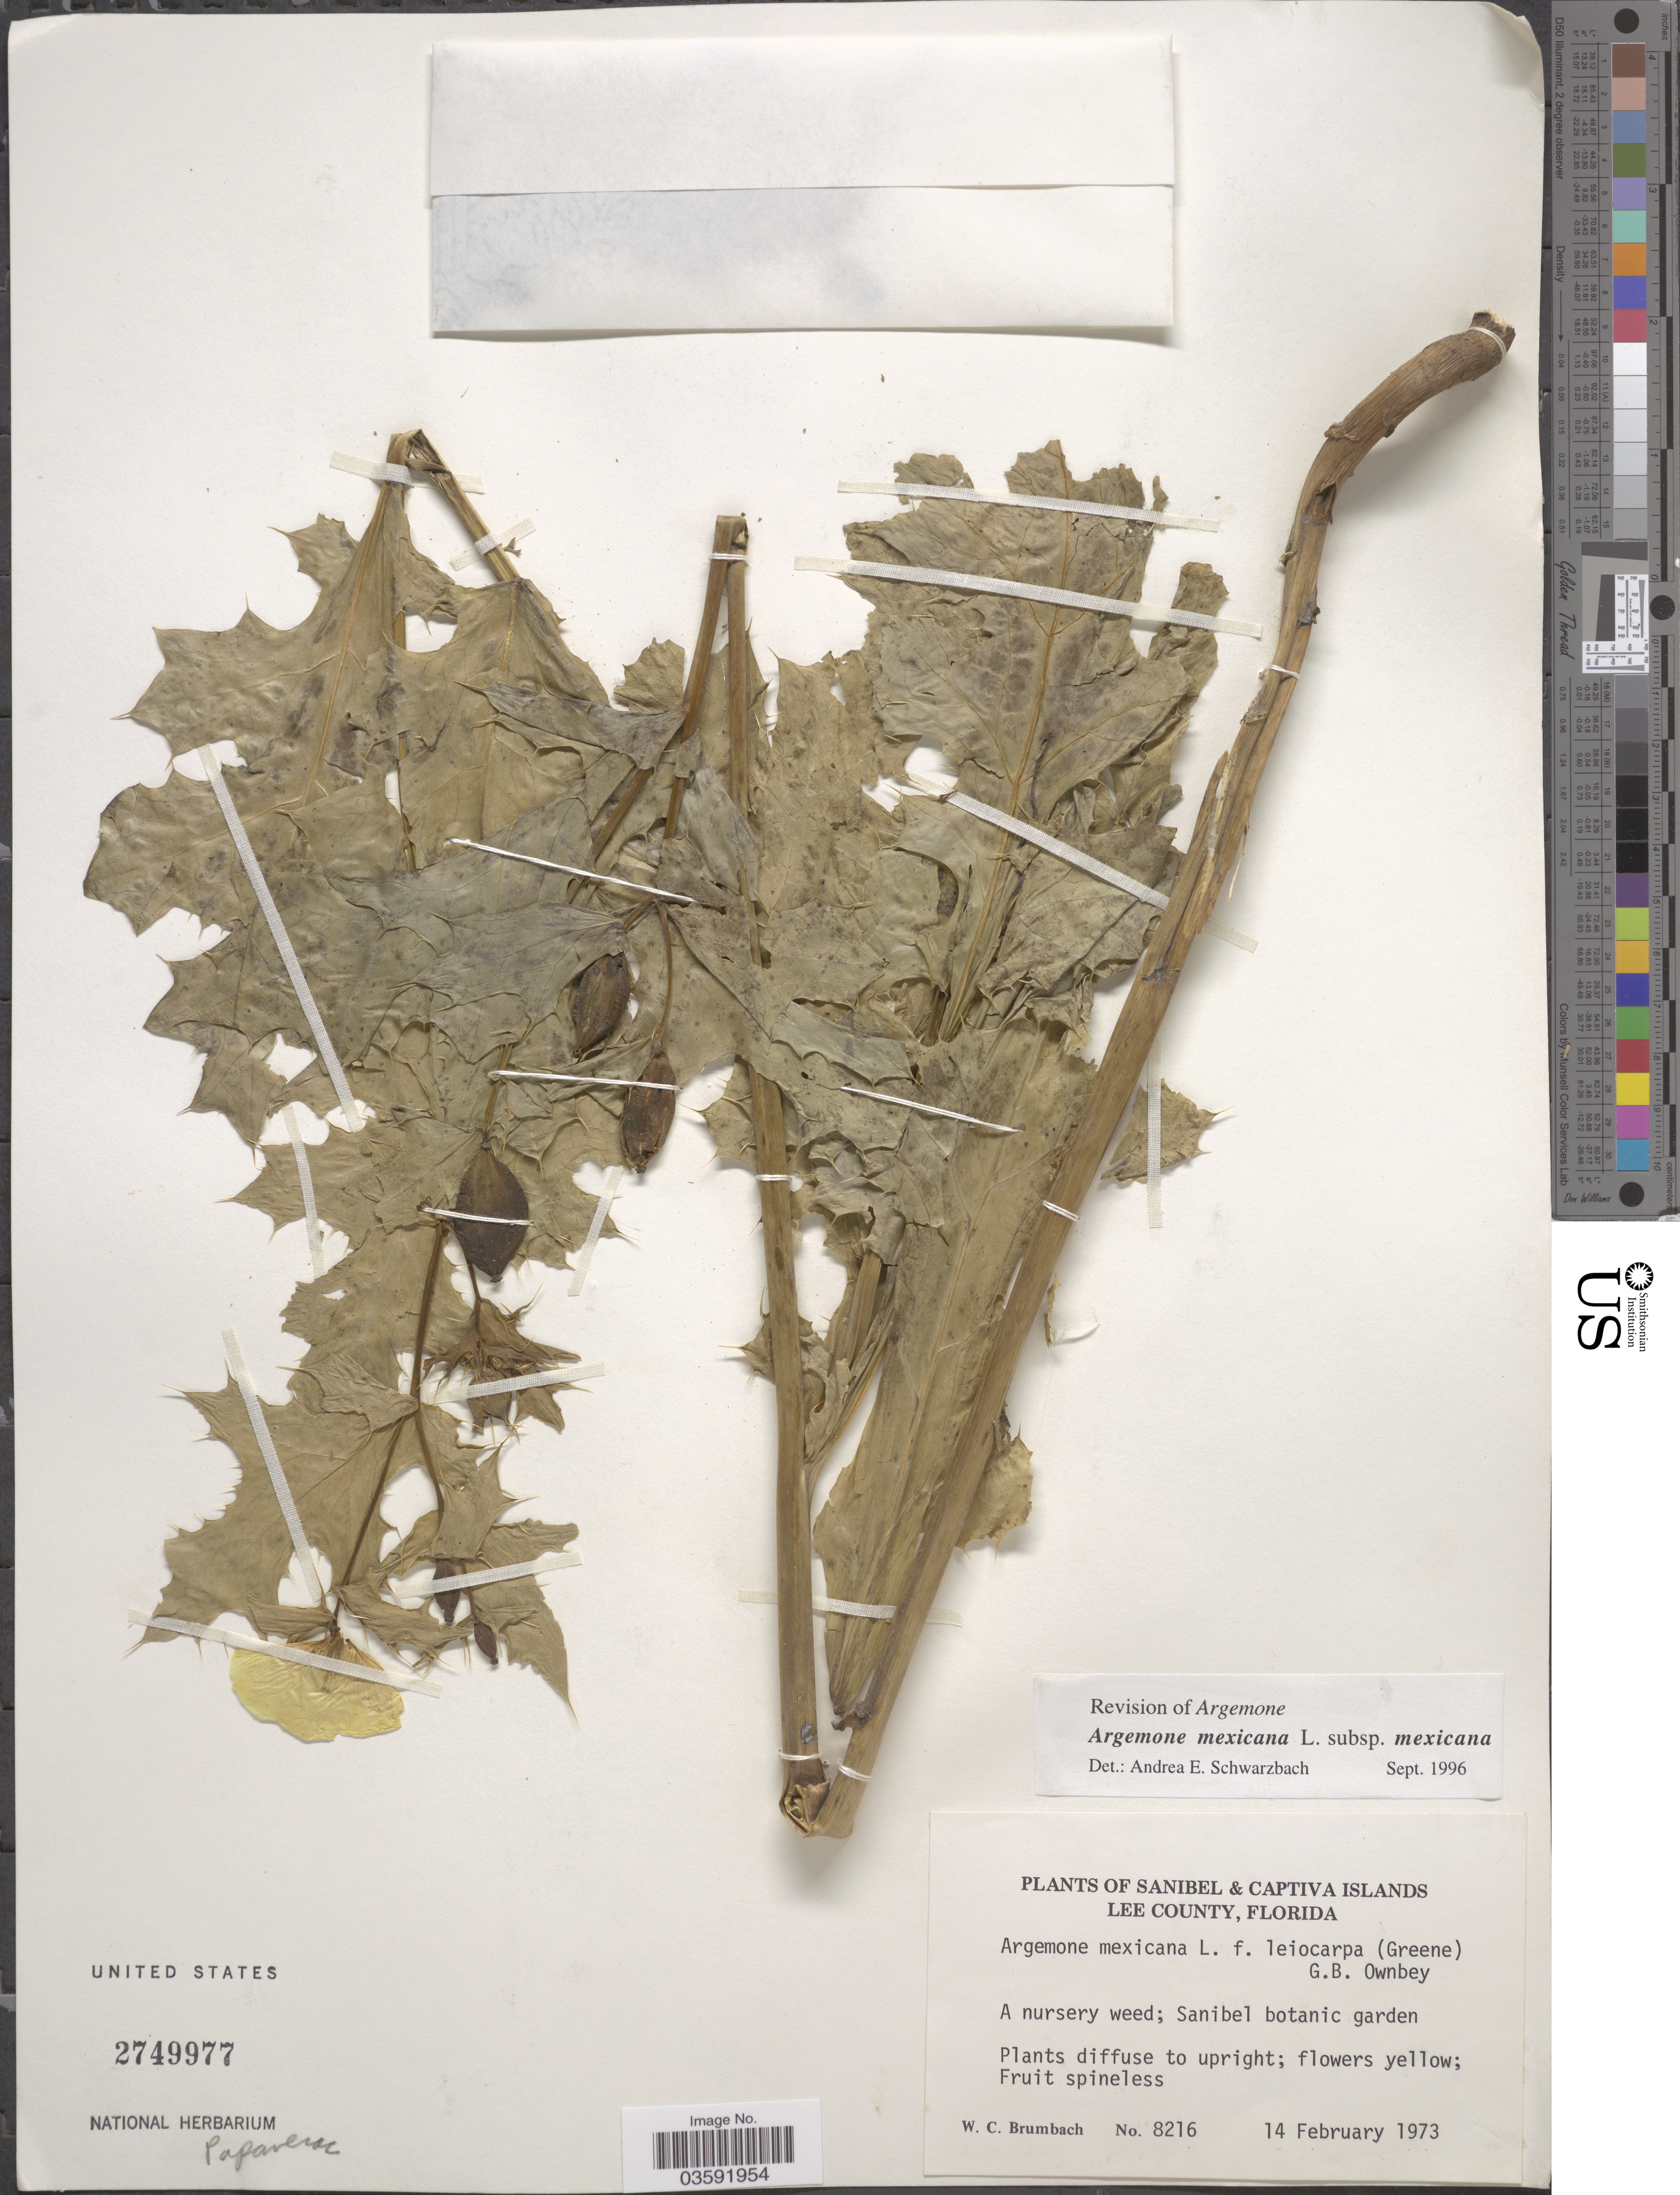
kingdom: Plantae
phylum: Tracheophyta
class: Magnoliopsida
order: Ranunculales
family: Papaveraceae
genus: Argemone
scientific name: Argemone mexicana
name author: L.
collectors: W. C. Brumbach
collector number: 8216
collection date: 1973-02-14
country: United States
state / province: Florida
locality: Lee County. Sanibel botanic garden.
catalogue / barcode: US 2749977